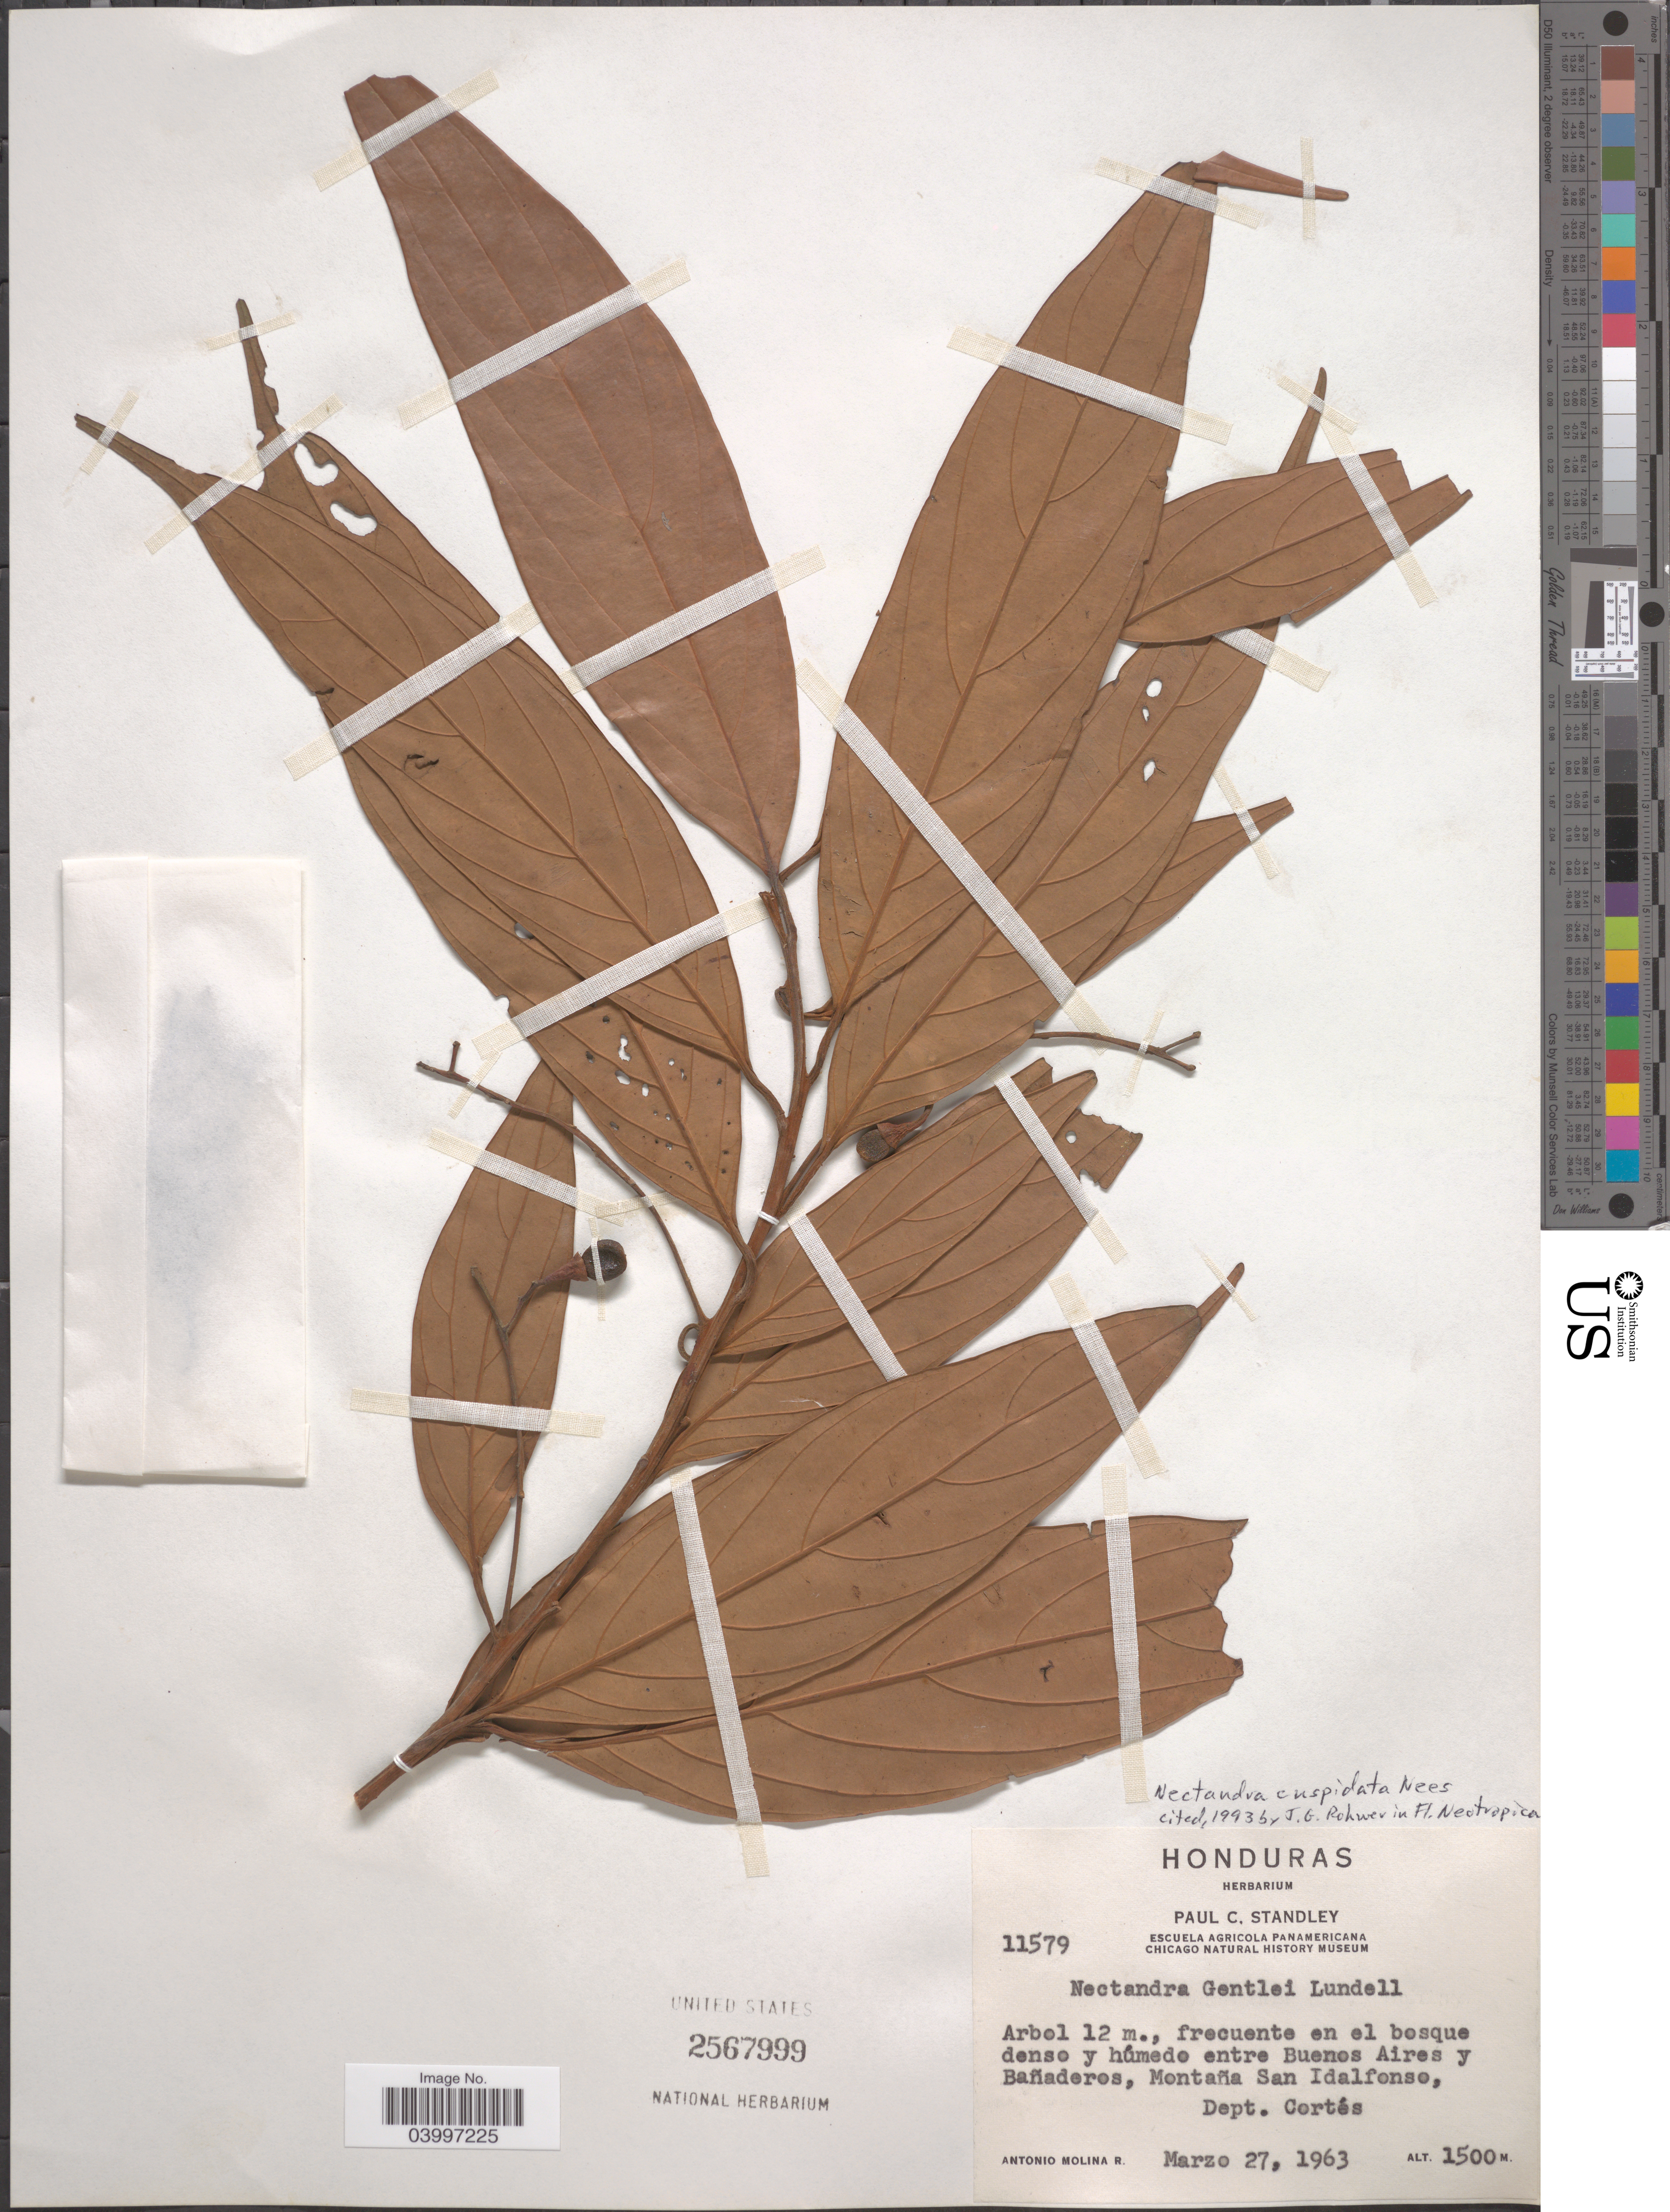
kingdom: Plantae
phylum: Tracheophyta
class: Magnoliopsida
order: Laurales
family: Lauraceae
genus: Nectandra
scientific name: Nectandra cuspidata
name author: Nees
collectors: A. Molina R.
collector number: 11579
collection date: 1963-03-27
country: Honduras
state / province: Cortes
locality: Entre Buenos Aires y Bañaderos, Montaña San Idalfonso, Dept. Cortés.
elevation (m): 1500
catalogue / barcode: US 2567999